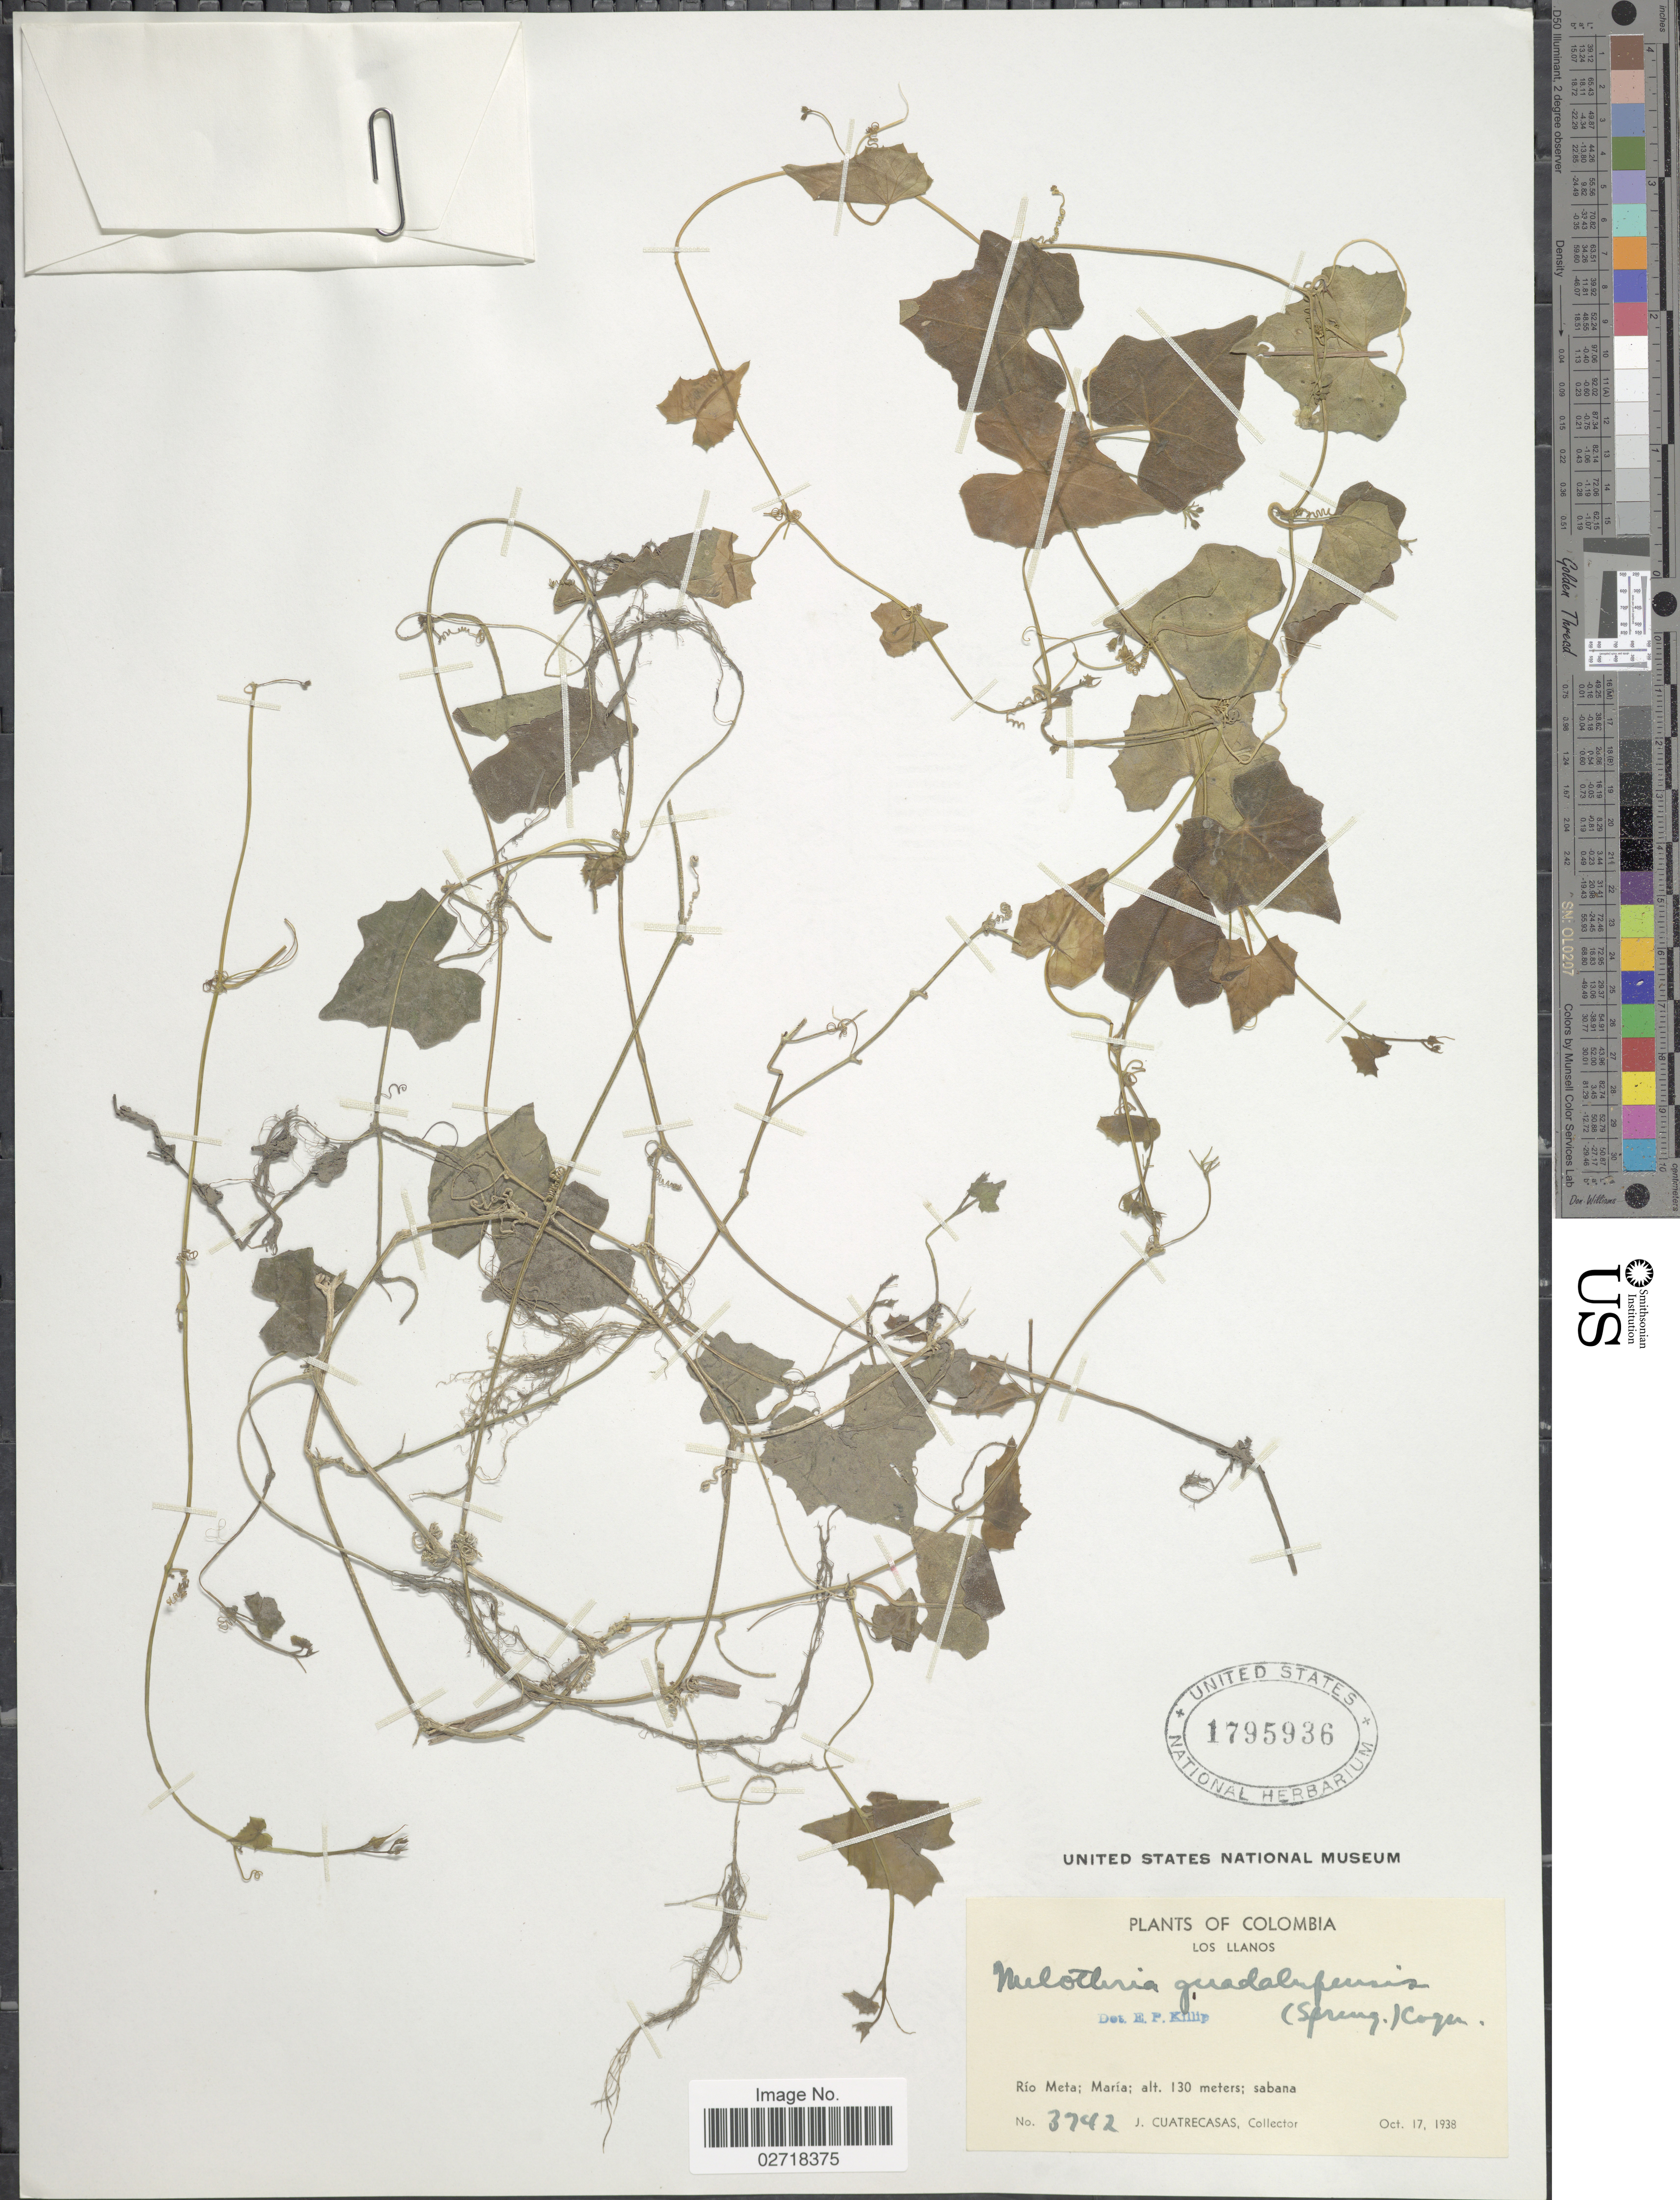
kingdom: Plantae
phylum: Tracheophyta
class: Magnoliopsida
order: Cucurbitales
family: Cucurbitaceae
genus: Melothria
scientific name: Melothria pendula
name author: L.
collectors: J. Cuatrecasas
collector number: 3742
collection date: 1938-10-17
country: Colombia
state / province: Meta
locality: Los Llanos. Rio Meta. Maria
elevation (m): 130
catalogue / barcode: US 1795936